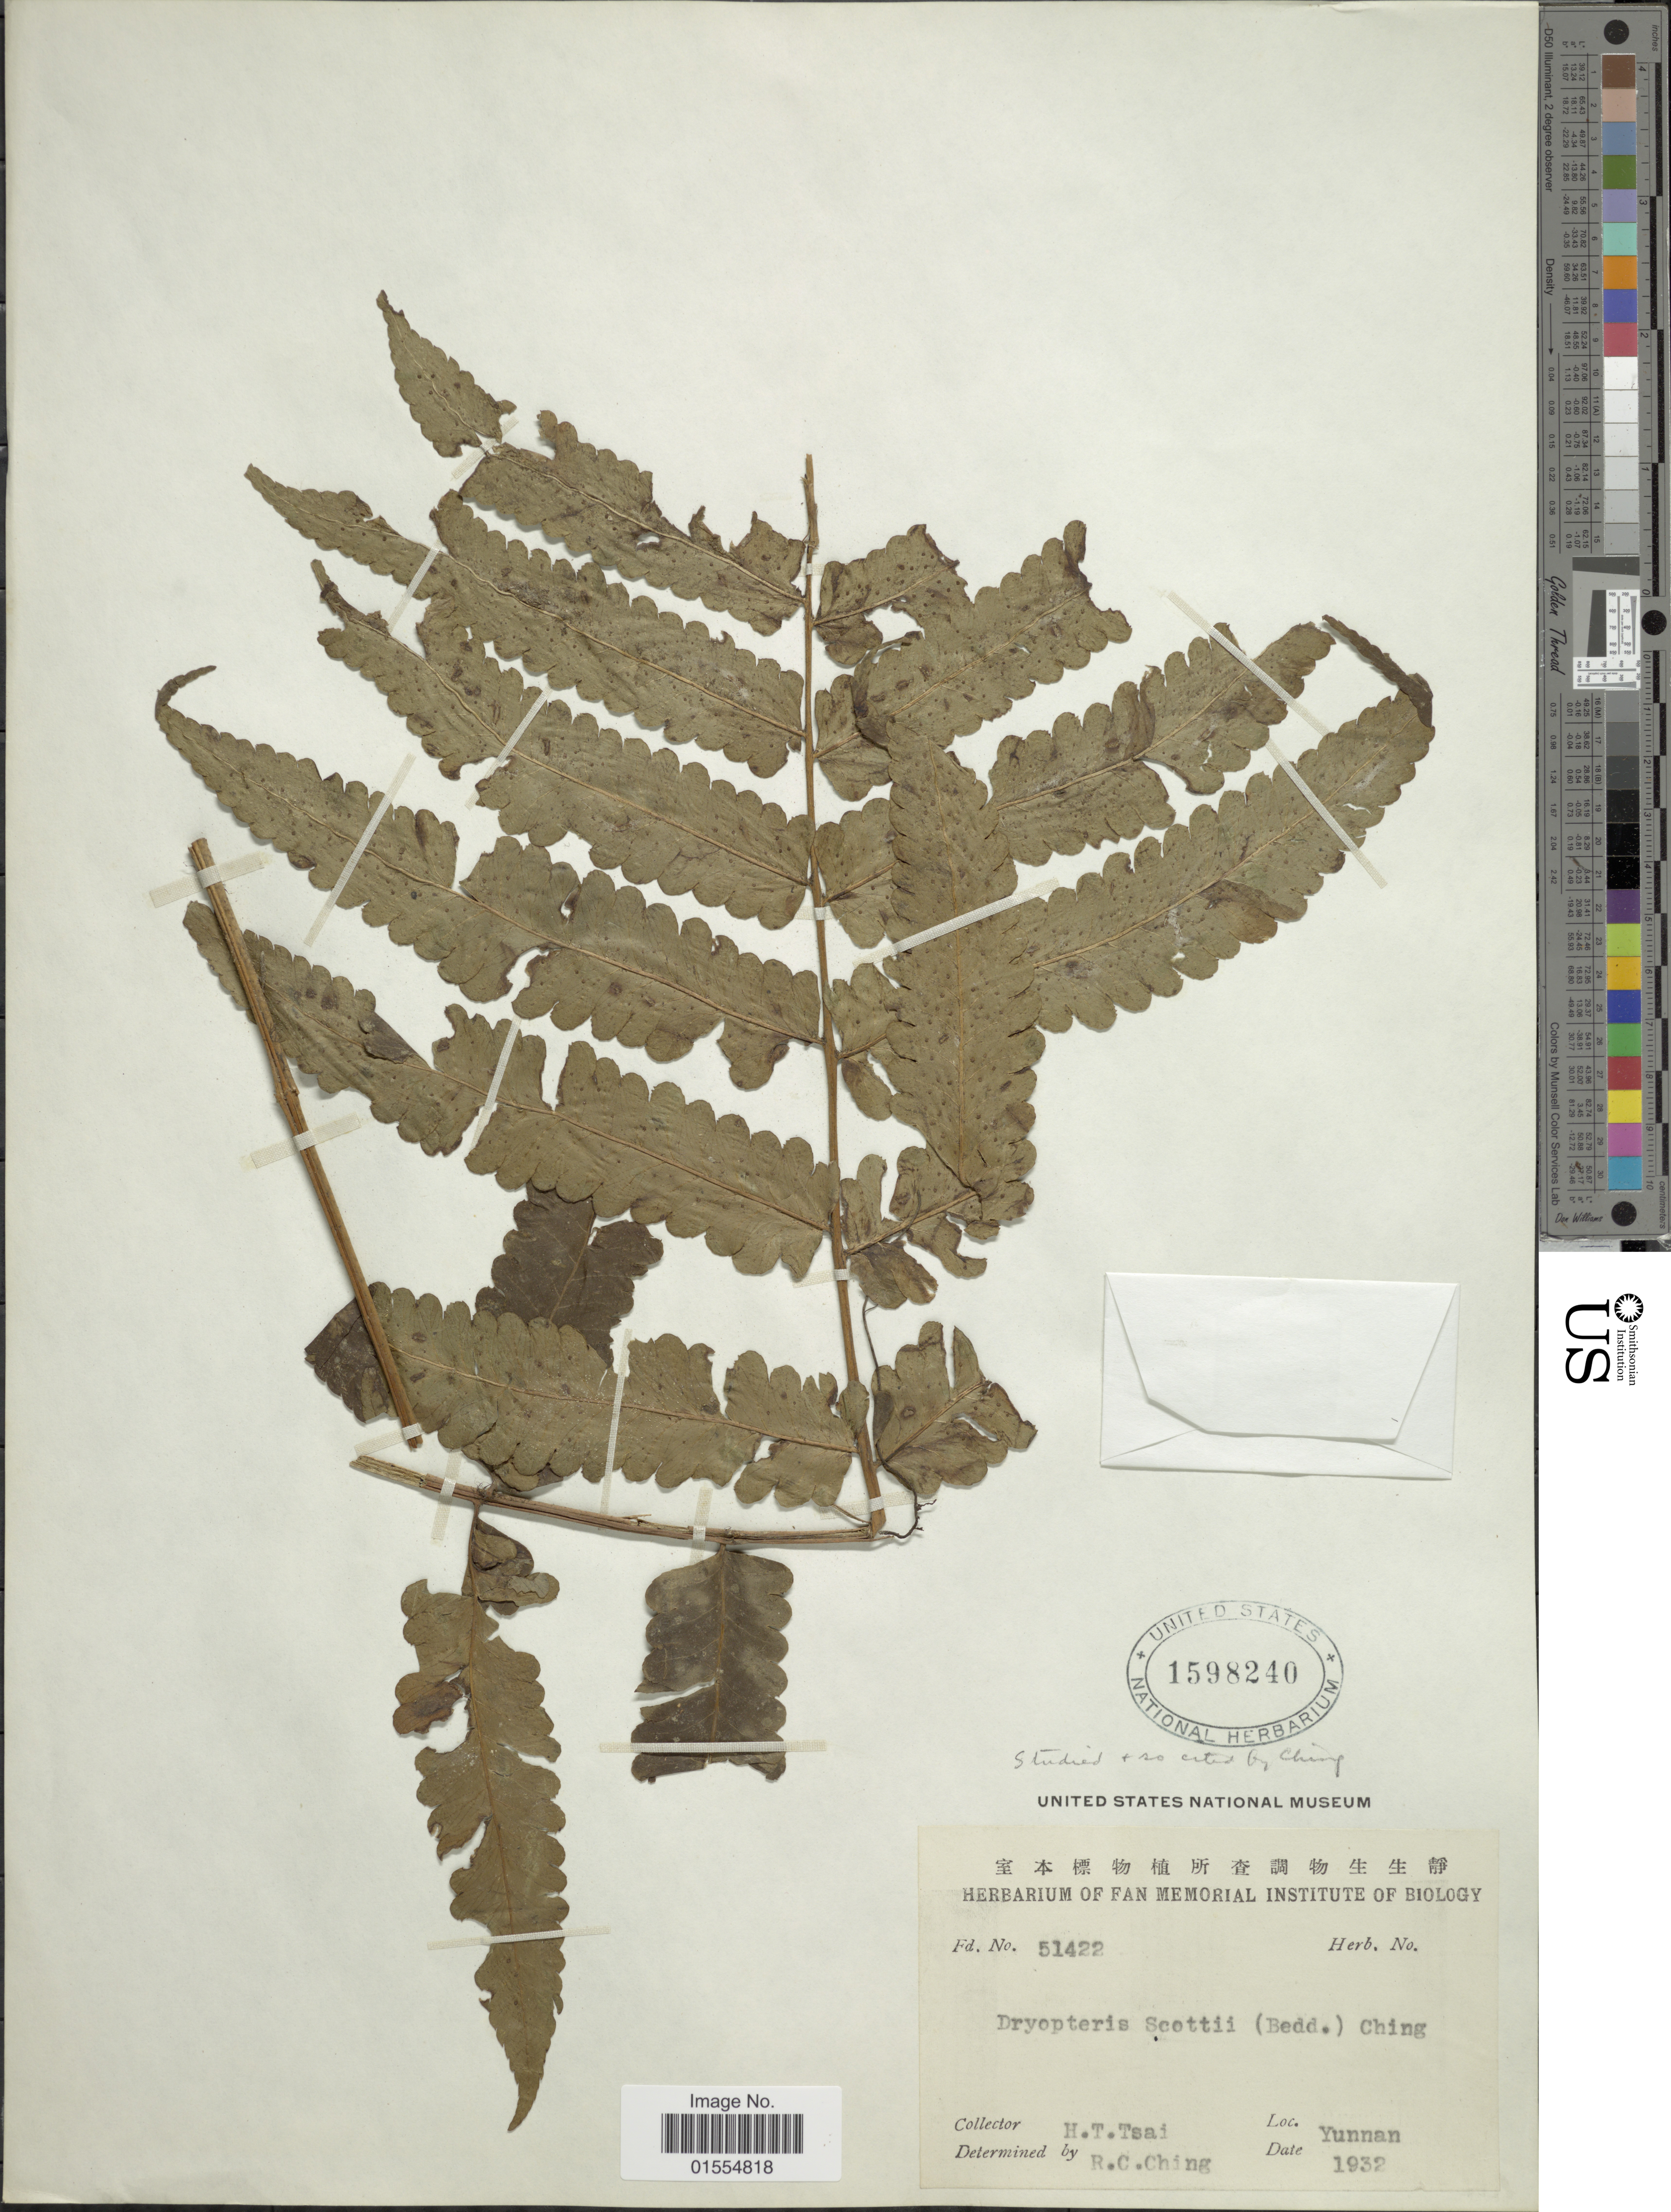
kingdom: Plantae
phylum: Tracheophyta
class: Polypodiopsida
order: Polypodiales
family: Dryopteridaceae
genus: Dryopteris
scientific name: Dryopteris scottii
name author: (Bedd.) Ching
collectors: H. Tsai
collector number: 51422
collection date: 1932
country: China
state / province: Yunnan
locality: Yunnan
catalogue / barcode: US 1598240